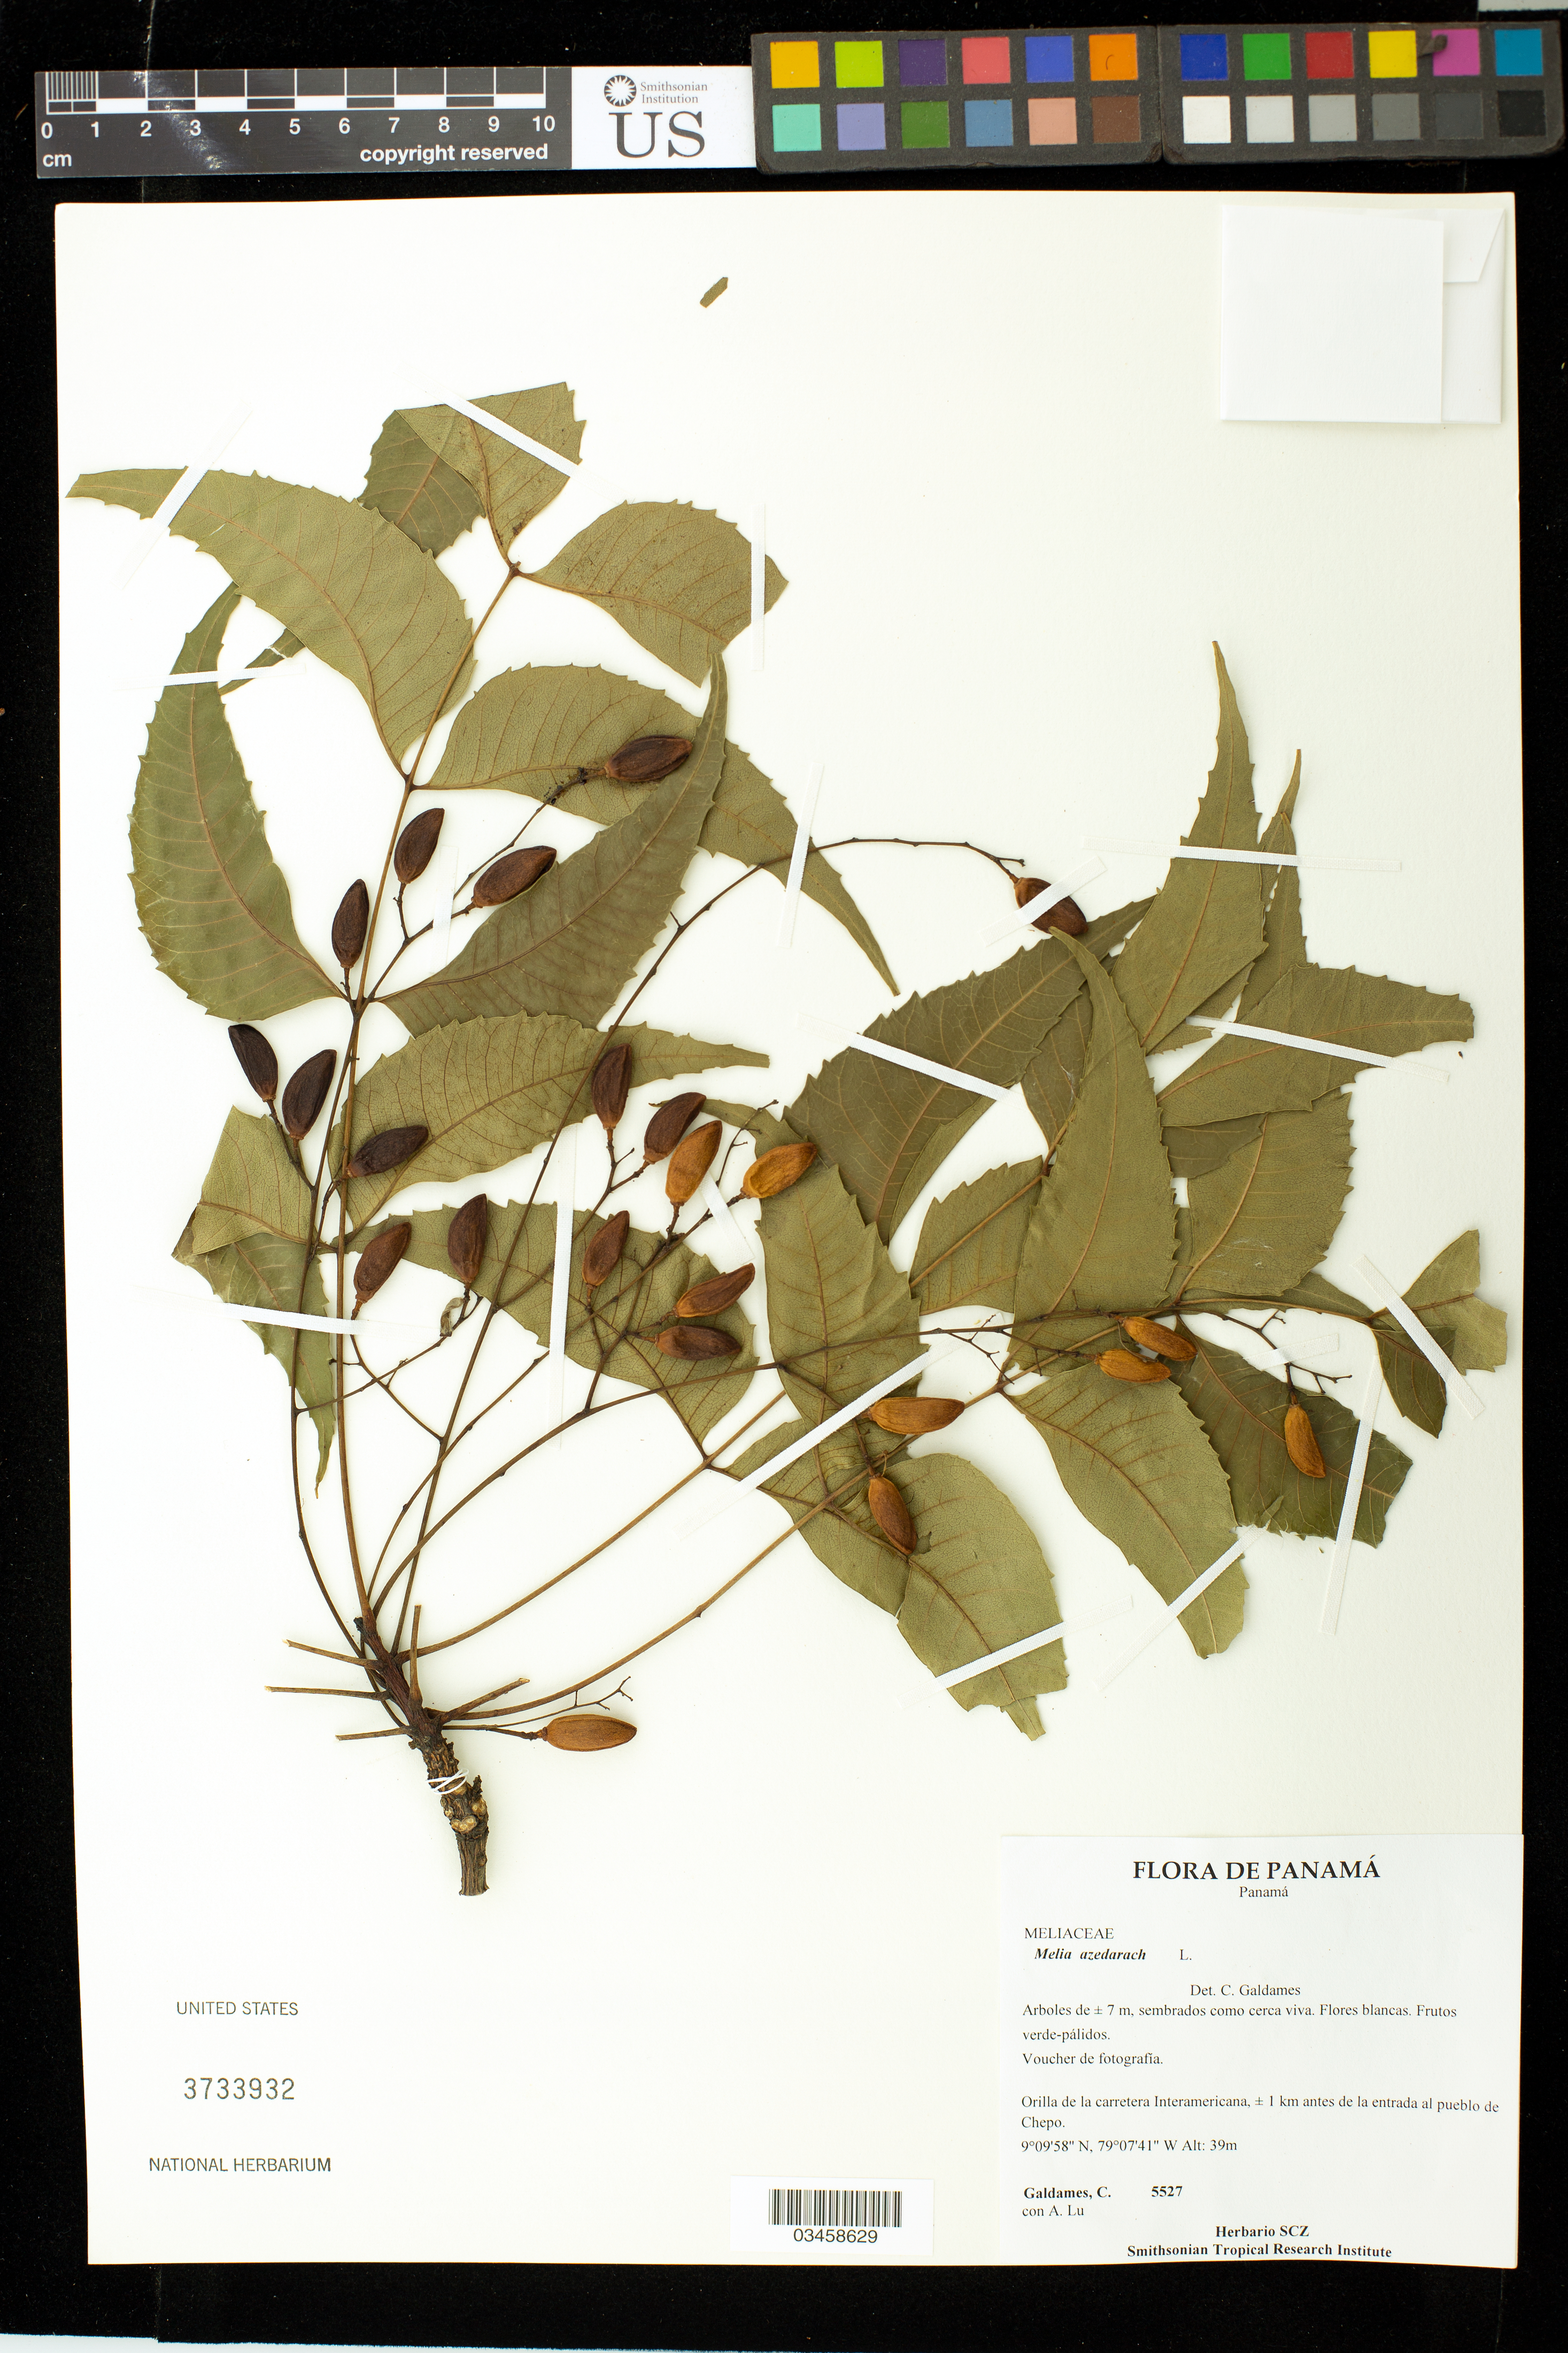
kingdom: Plantae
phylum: Tracheophyta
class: Magnoliopsida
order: Sapindales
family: Meliaceae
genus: Melia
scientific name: Melia azedarach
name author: L.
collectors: C. Galdames & A. Lu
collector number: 5527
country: Panama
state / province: Panamá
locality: Orilla de lacarretera Interamericana, 1 km antes de la entrada al pueblo de Chepo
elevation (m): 39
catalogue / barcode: US 3733932